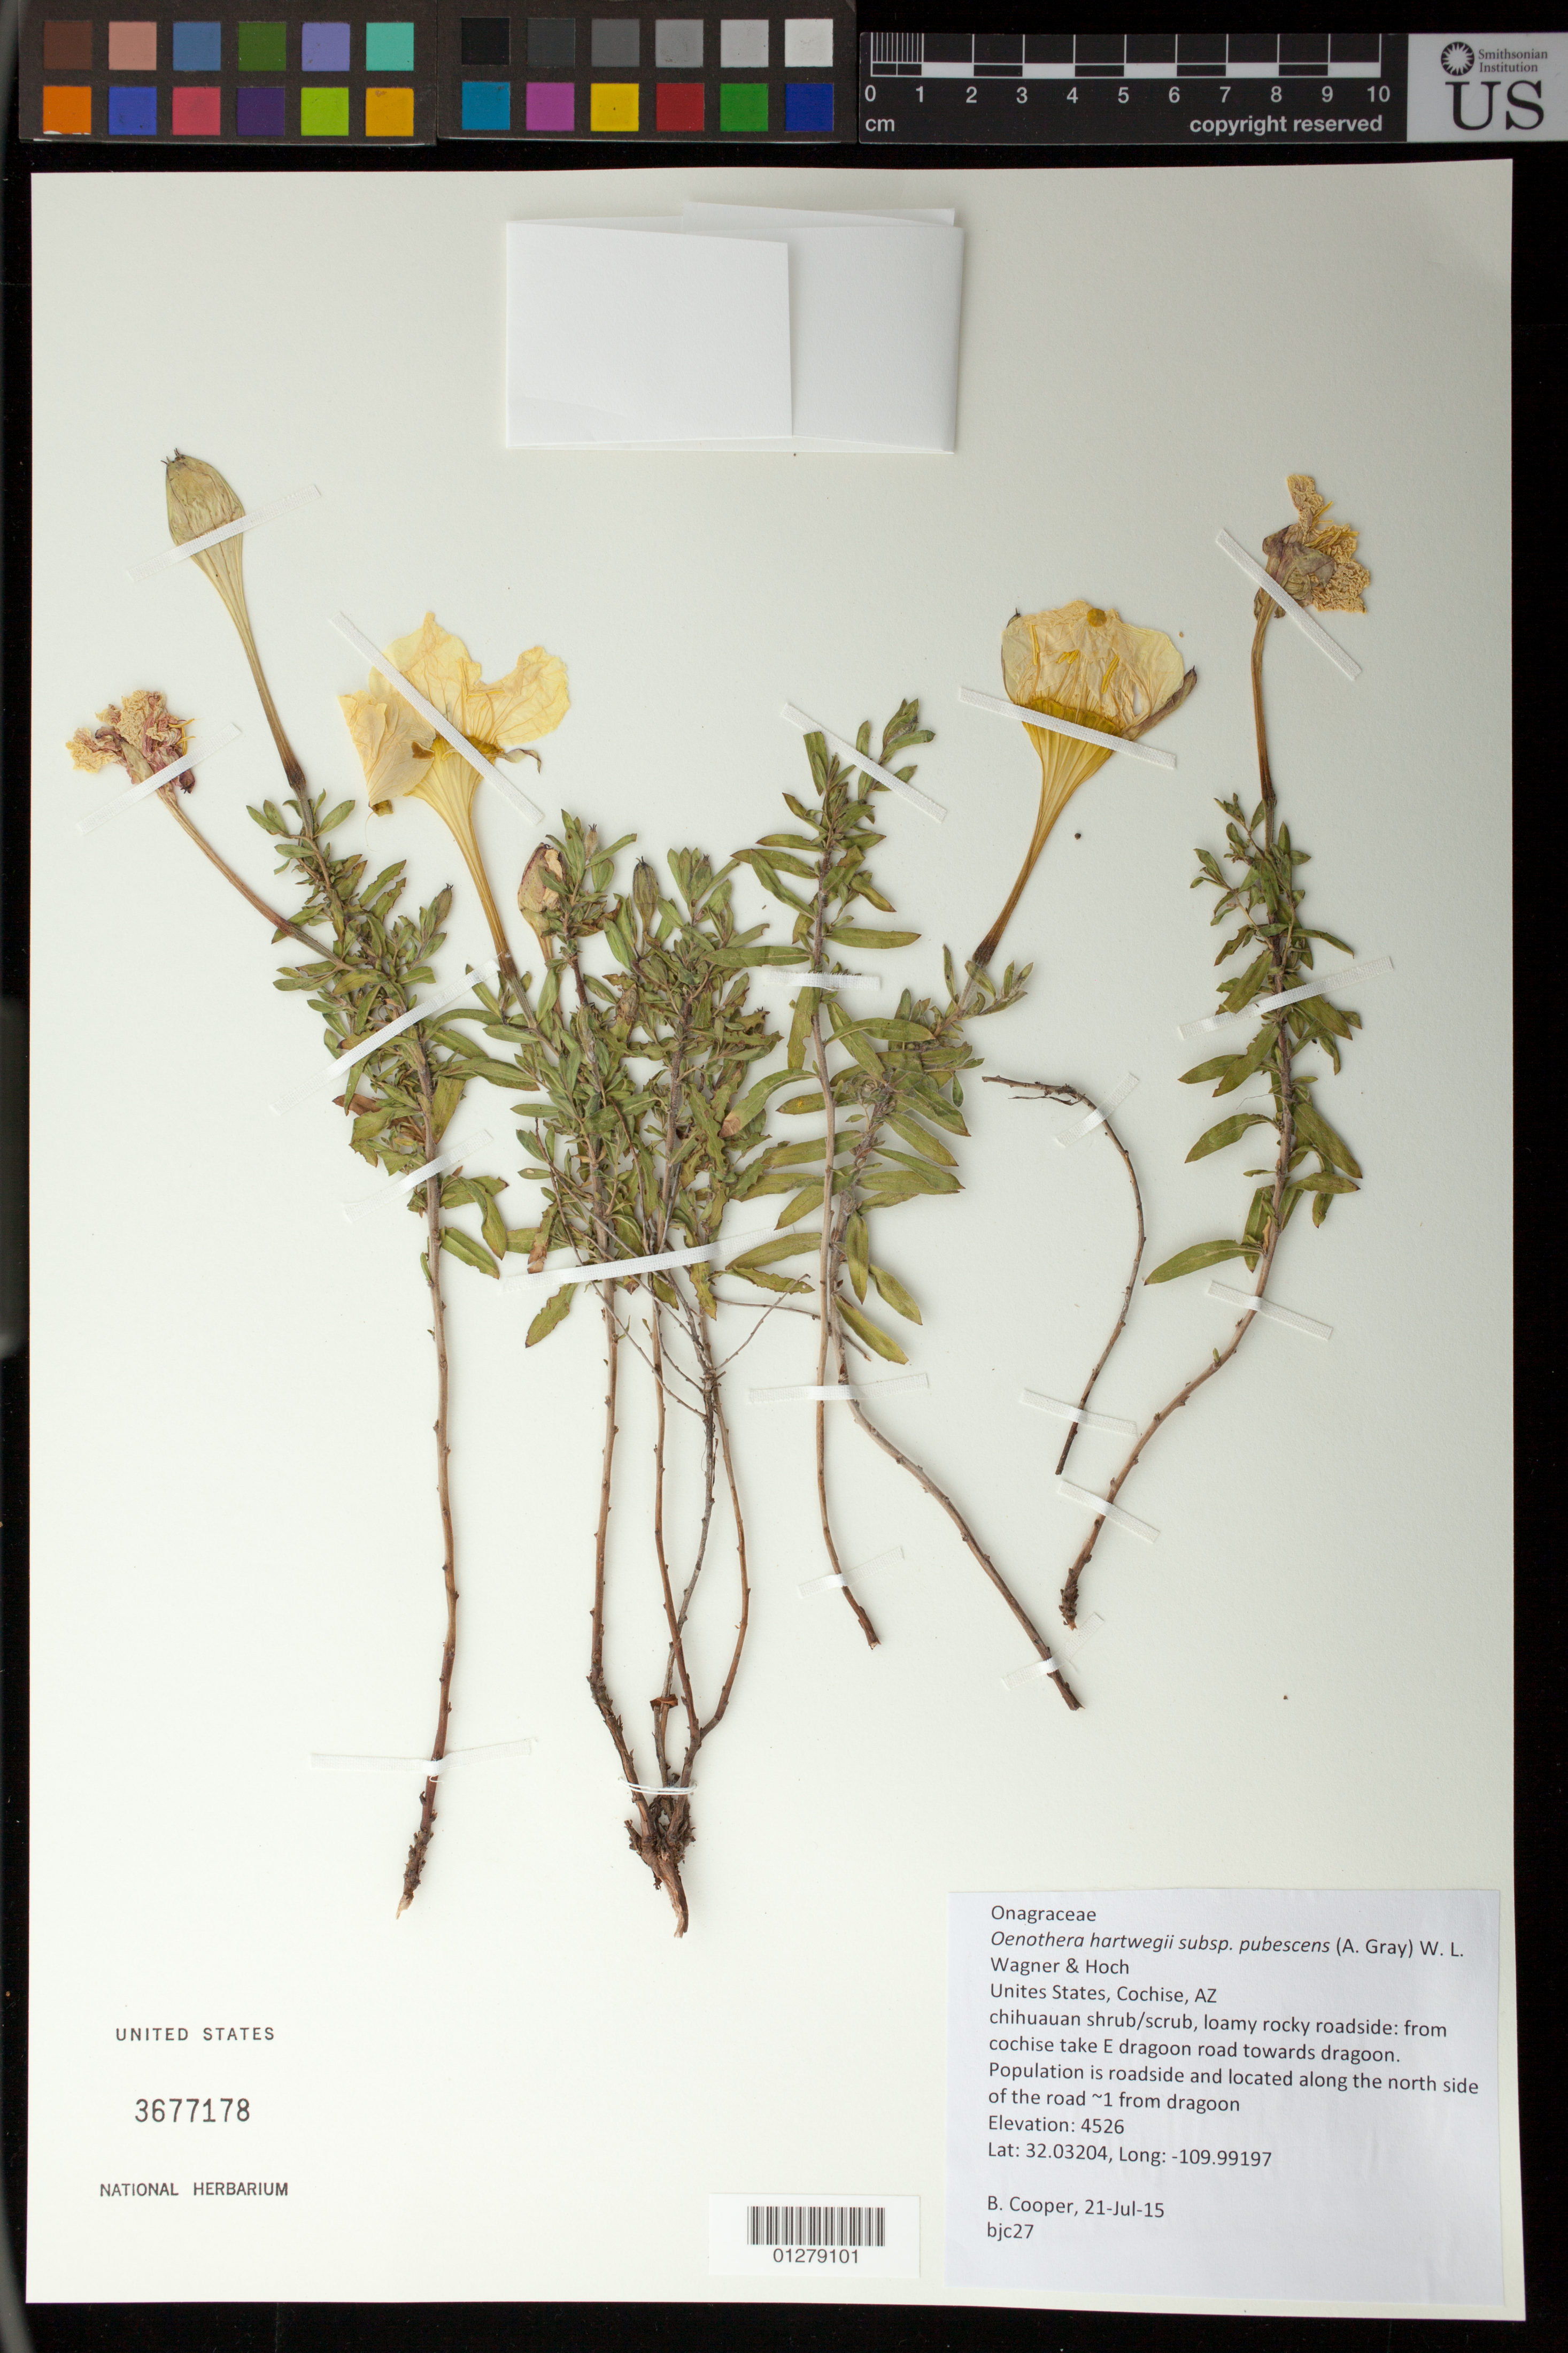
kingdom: Plantae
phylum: Tracheophyta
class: Magnoliopsida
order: Myrtales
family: Onagraceae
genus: Oenothera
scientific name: Oenothera hartwegii subsp. pubescens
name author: (A. Gray) W.L. Wagner & Hoch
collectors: B. J. Cooper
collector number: BJC 27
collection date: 2015-07-21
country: United States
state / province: Arizona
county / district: Cochise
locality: From Cochise take E Dragoon road towards Dragoon, roadside along the north side of the road ~1 from dragoon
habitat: Chihuauan shrub/scrub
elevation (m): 4526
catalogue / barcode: US 3677178